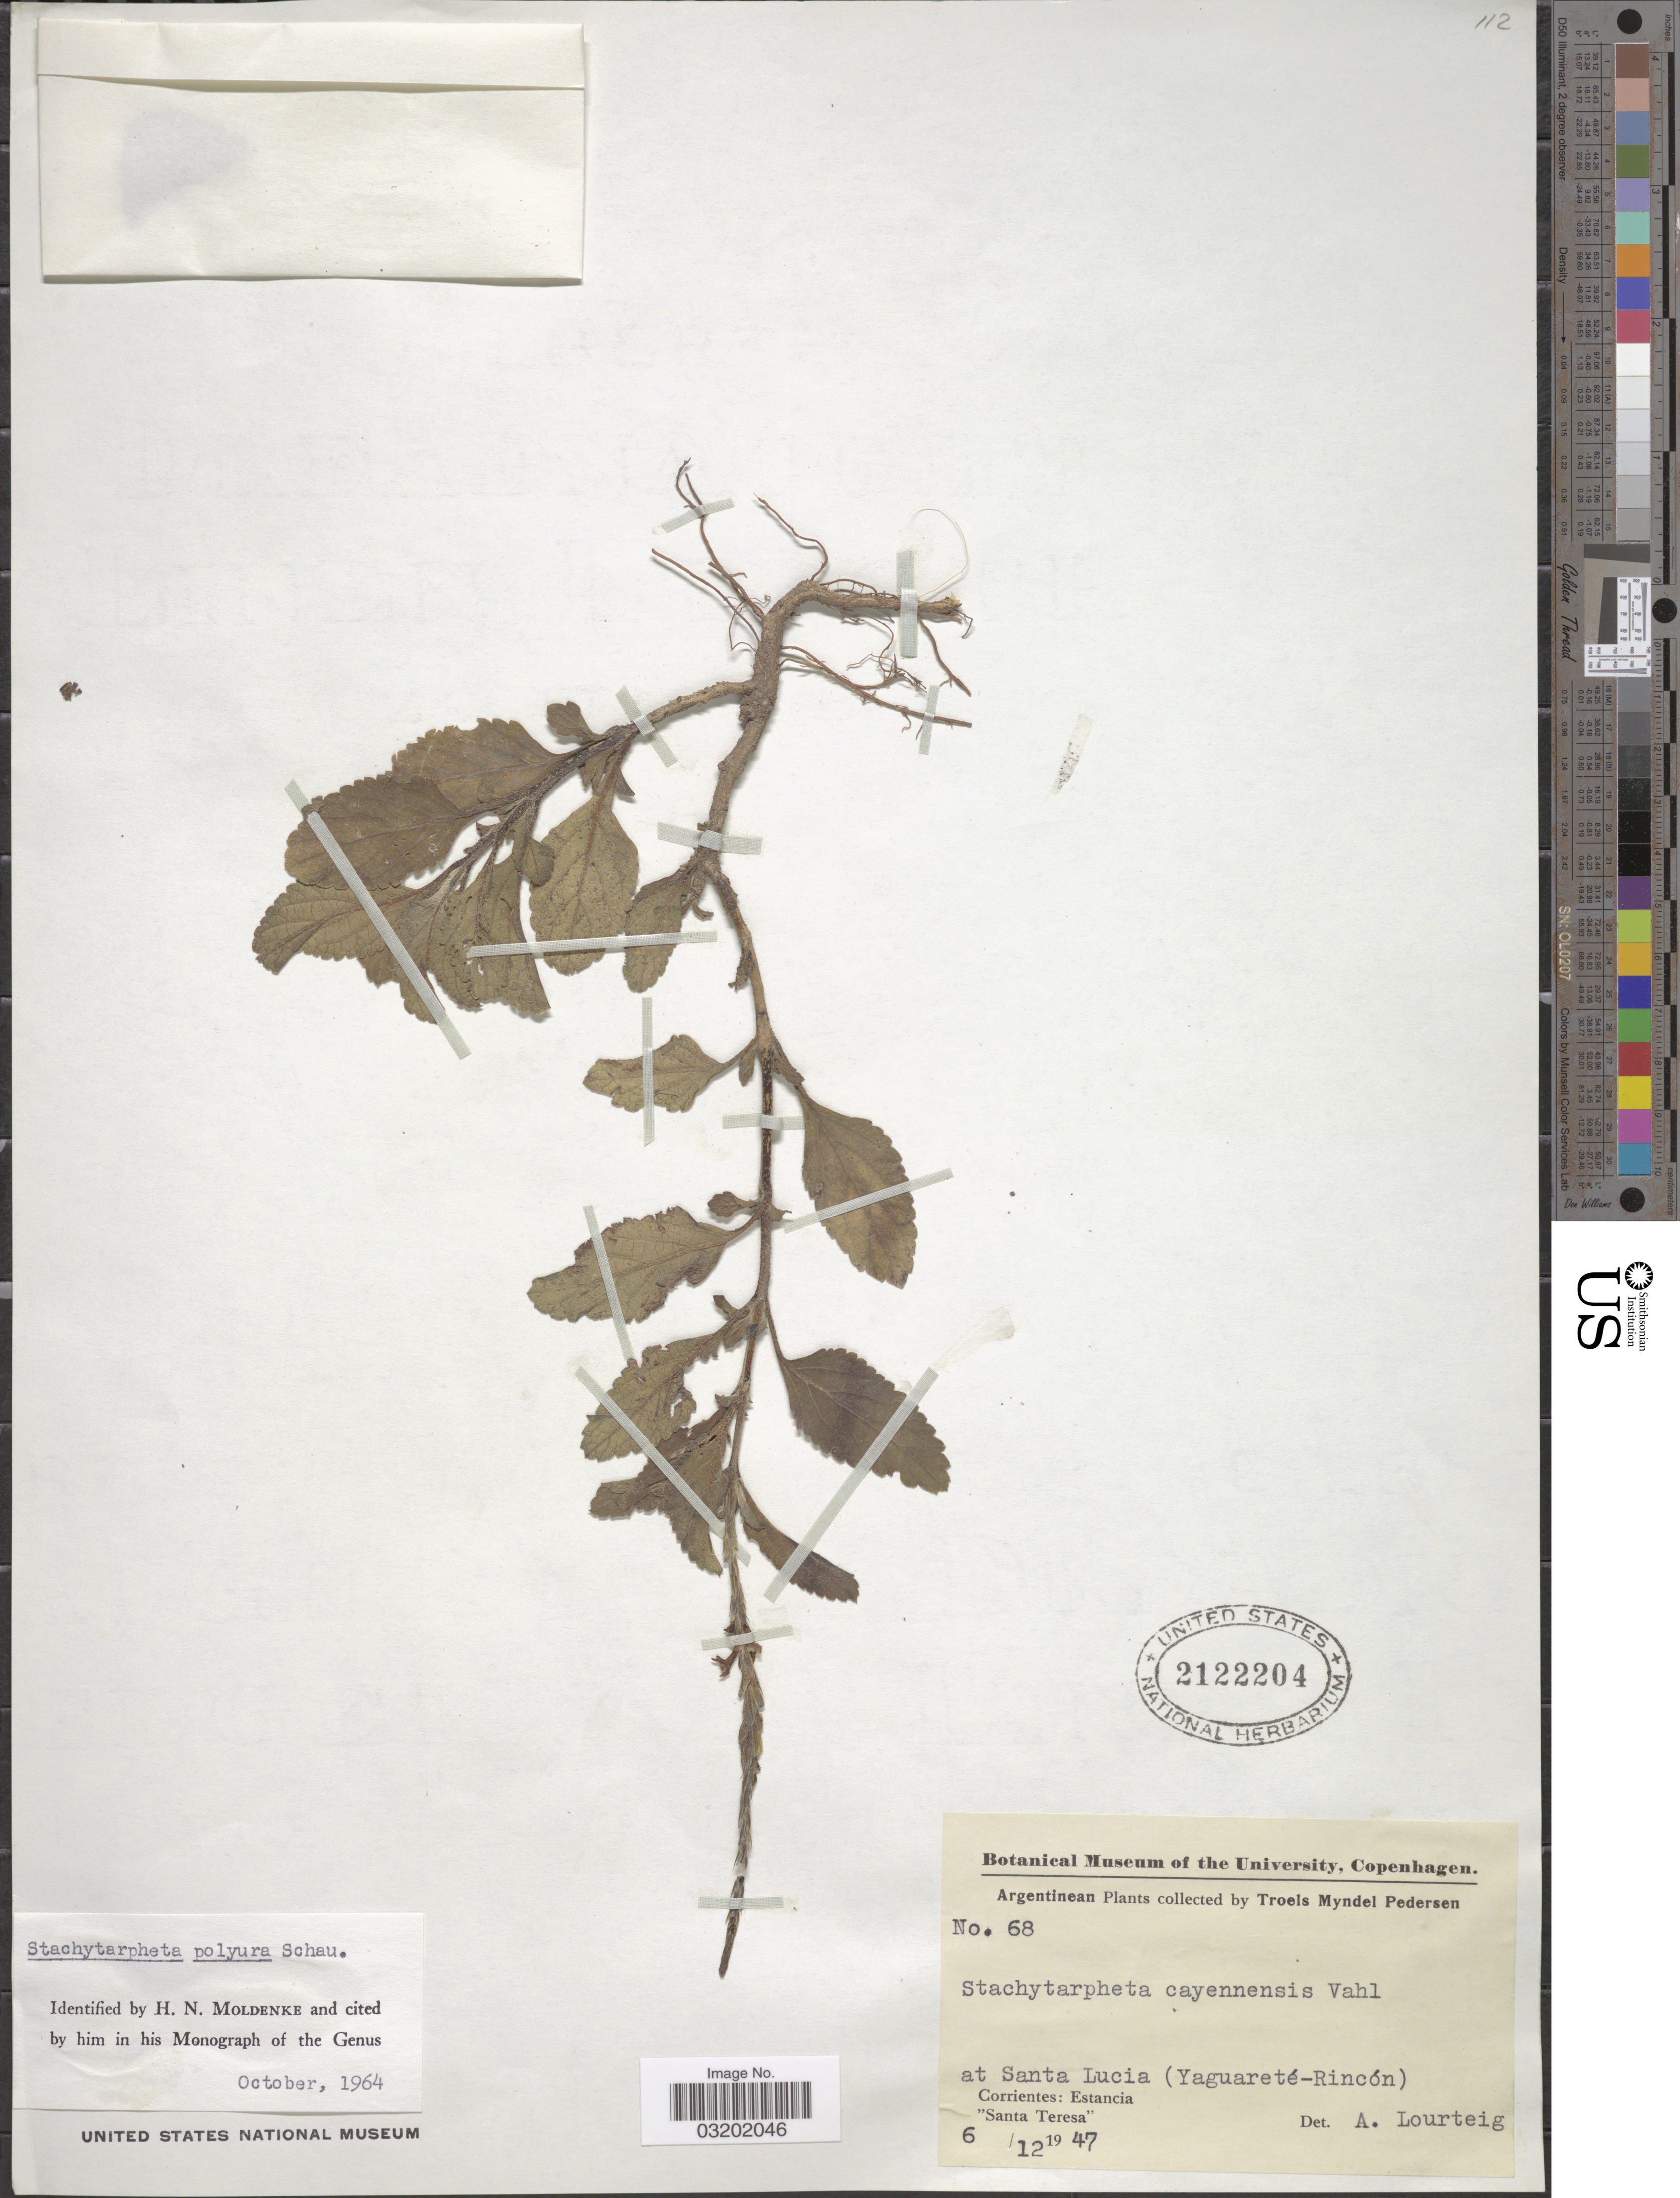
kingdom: Plantae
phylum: Tracheophyta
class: Magnoliopsida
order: Lamiales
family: Verbenaceae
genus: Stachytarpheta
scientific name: Stachytarpheta polyura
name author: Schauer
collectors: T. Pederson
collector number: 68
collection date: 1947-12-06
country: Argentina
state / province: Corrientes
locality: Estancia. "Santa Teresa". At Santa Lucia (Yaguareté-Rincón).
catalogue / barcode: US 2122204